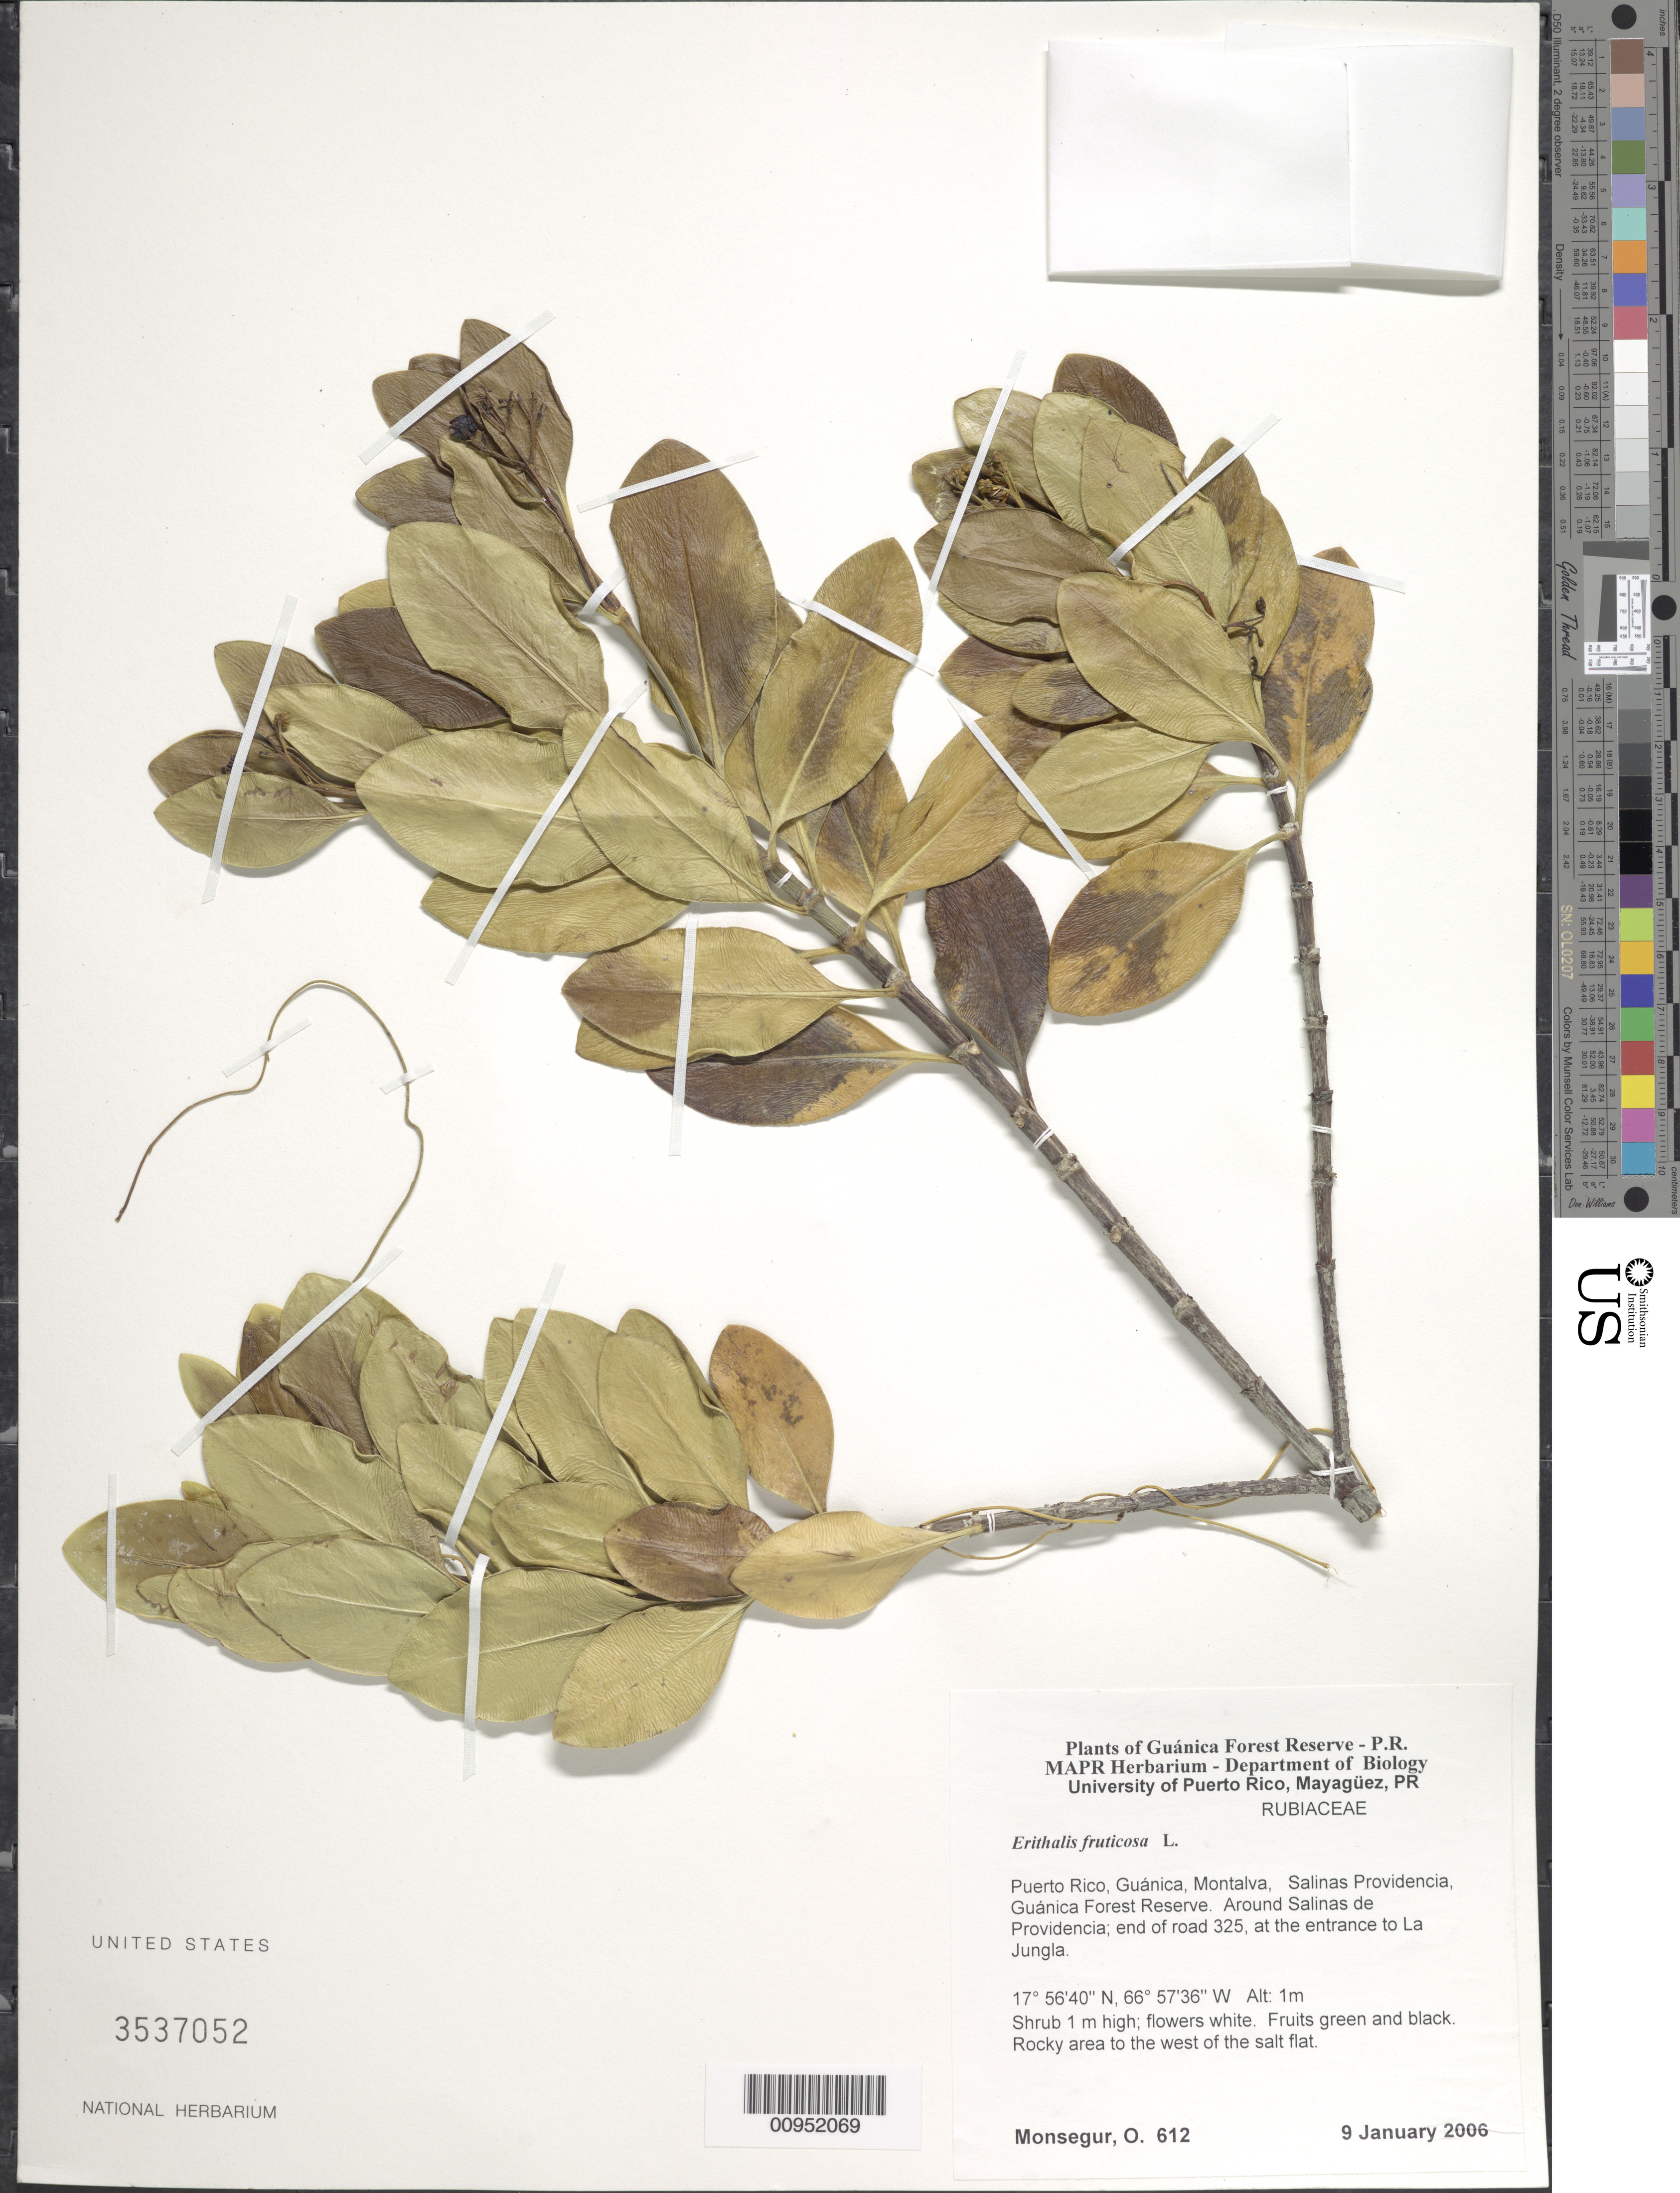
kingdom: Plantae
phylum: Tracheophyta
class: Magnoliopsida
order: Gentianales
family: Rubiaceae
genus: Erithalis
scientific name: Erithalis fruticosa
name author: L.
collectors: O. Monsegur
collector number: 612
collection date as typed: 09 Jan 2006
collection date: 2006-01-09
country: Puerto Rico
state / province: Guánica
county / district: Montalva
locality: Guánica Forest Reserve. Around Salinas de Providencia; end of road 325, at the entrance to La Jungla.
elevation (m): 1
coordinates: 17.56398, 66.57363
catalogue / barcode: US 3537052